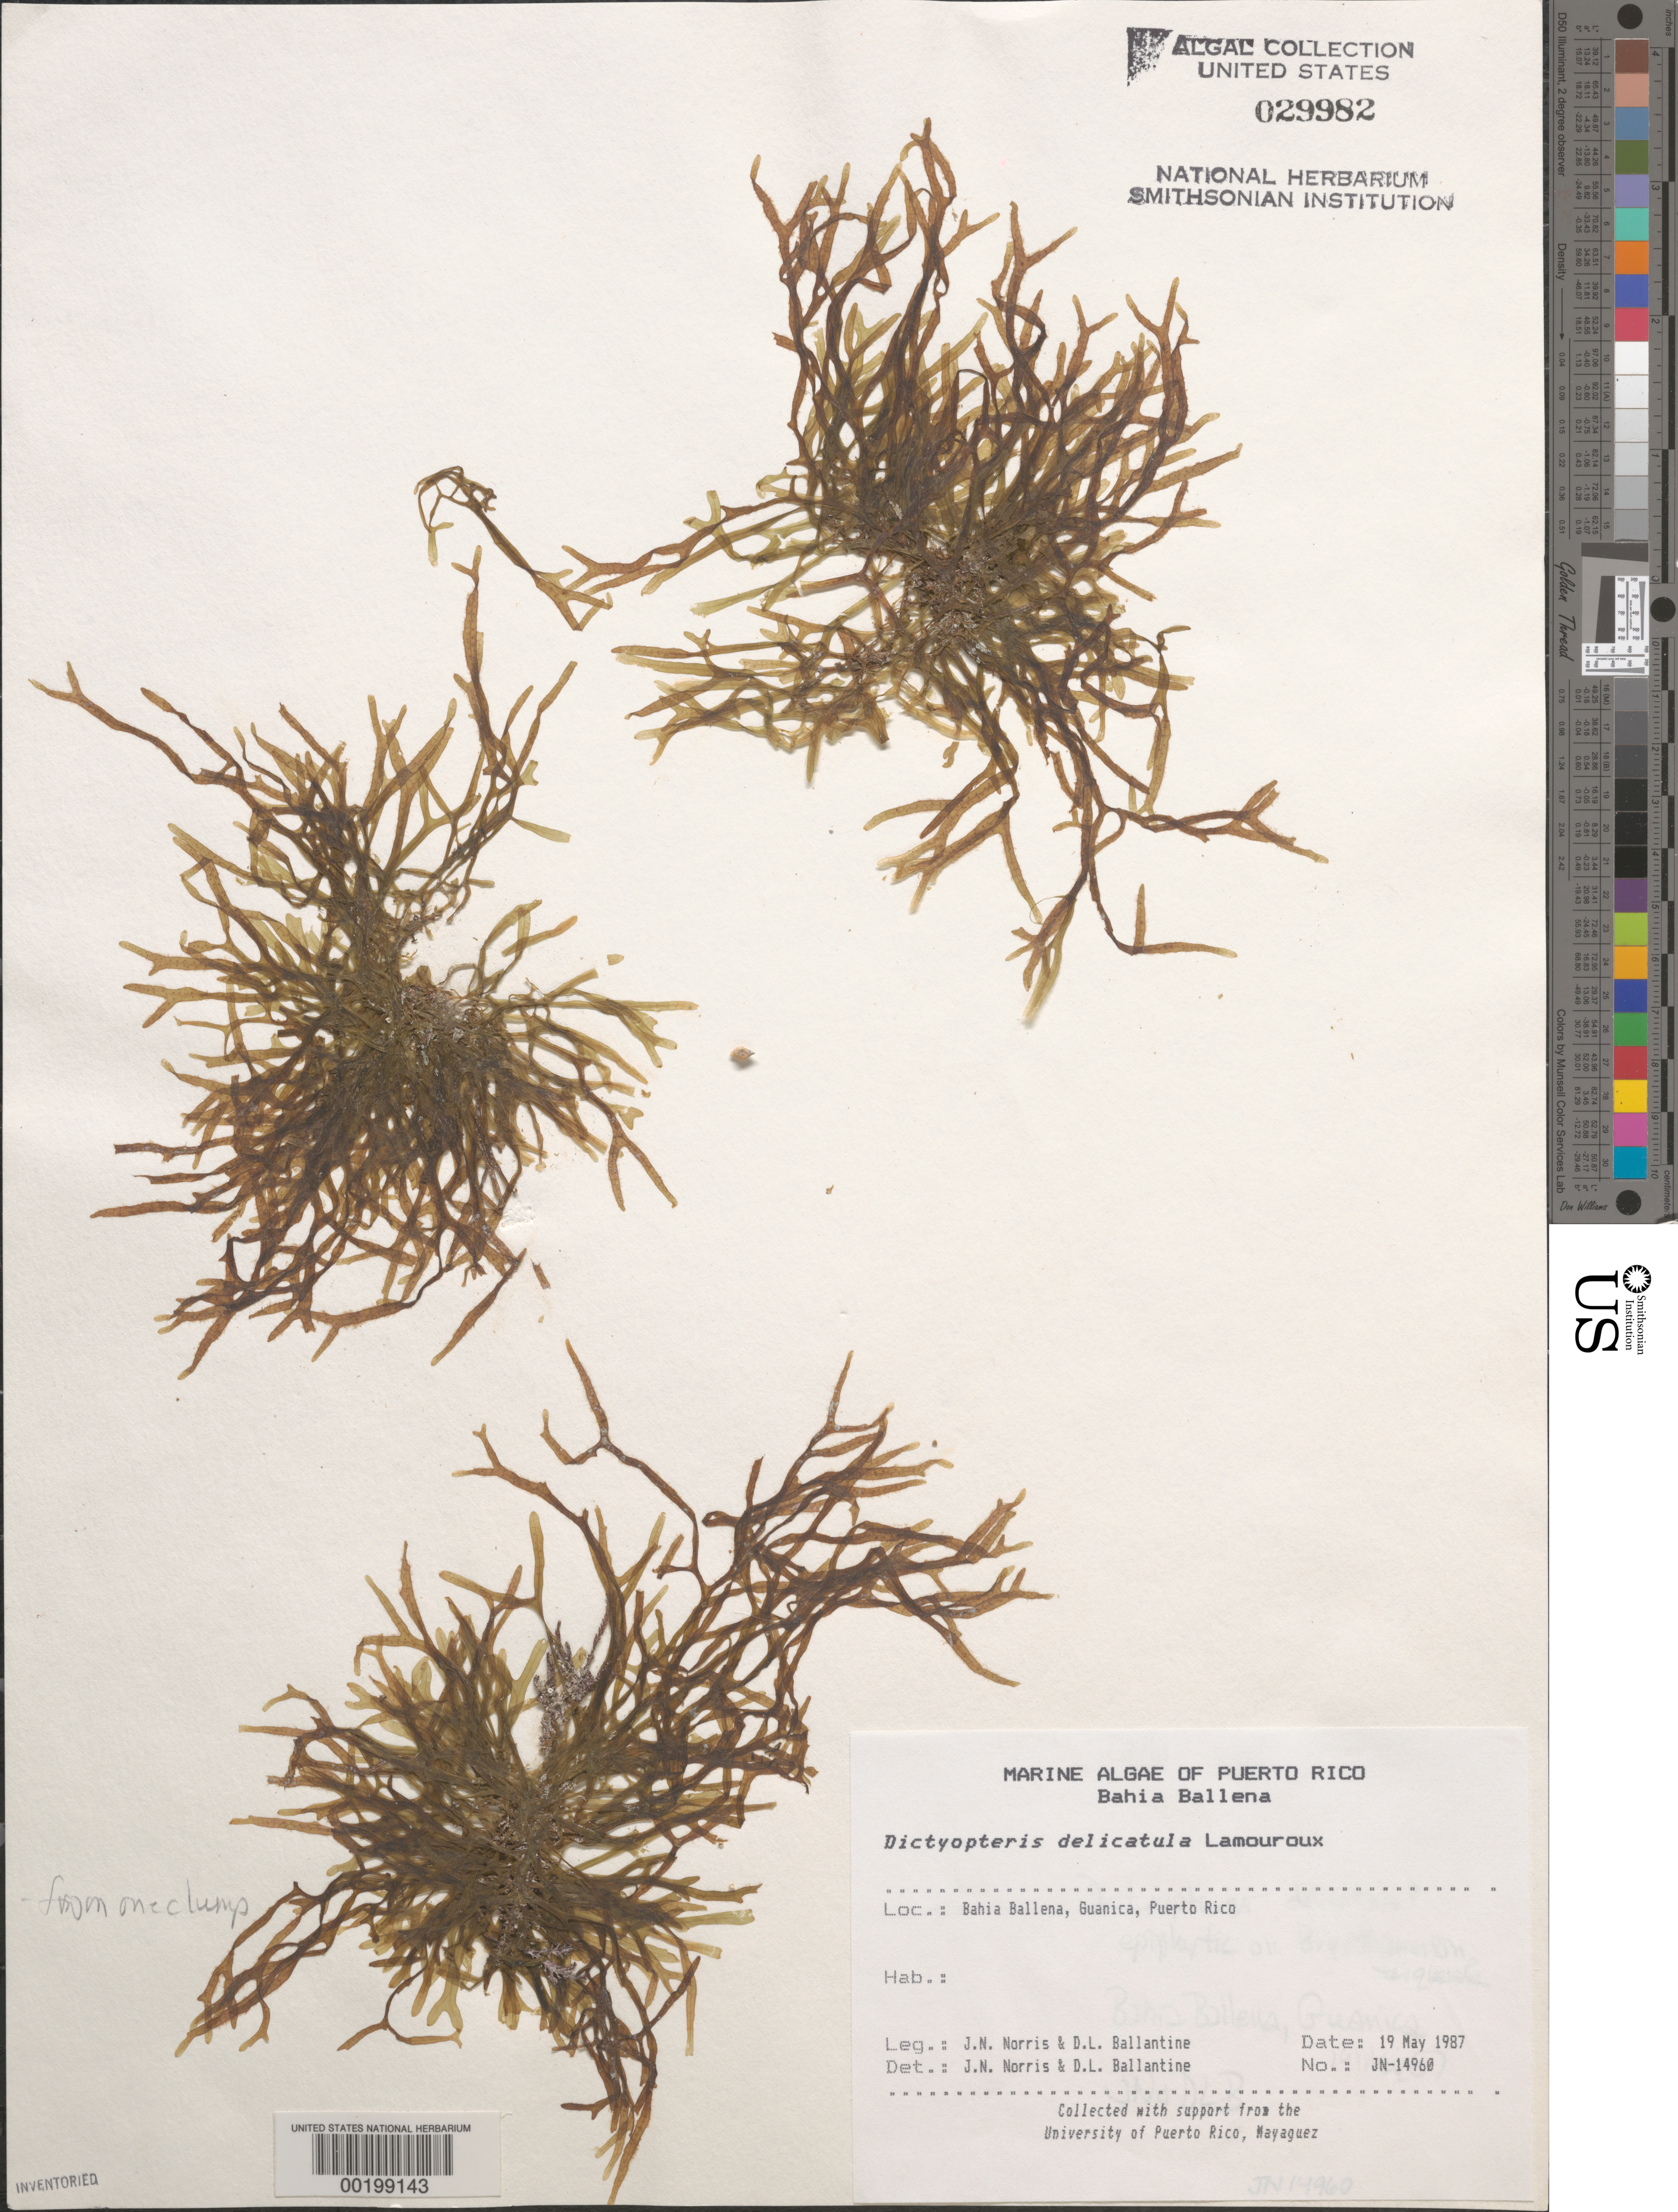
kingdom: Chromista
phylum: Ochrophyta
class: Phaeophyceae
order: Dictyotales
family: Dictyotaceae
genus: Dictyopteris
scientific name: Dictyopteris delicatula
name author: J.V.Lamouroux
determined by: Norris, J. N.; Ballantine, D. L.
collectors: J. N. Norris & D.L. Ballantine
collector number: JN-14960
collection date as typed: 19 May 1987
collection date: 1987-05-19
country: Puerto Rico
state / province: Guanica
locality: Bahia Ballena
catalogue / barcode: US 29982